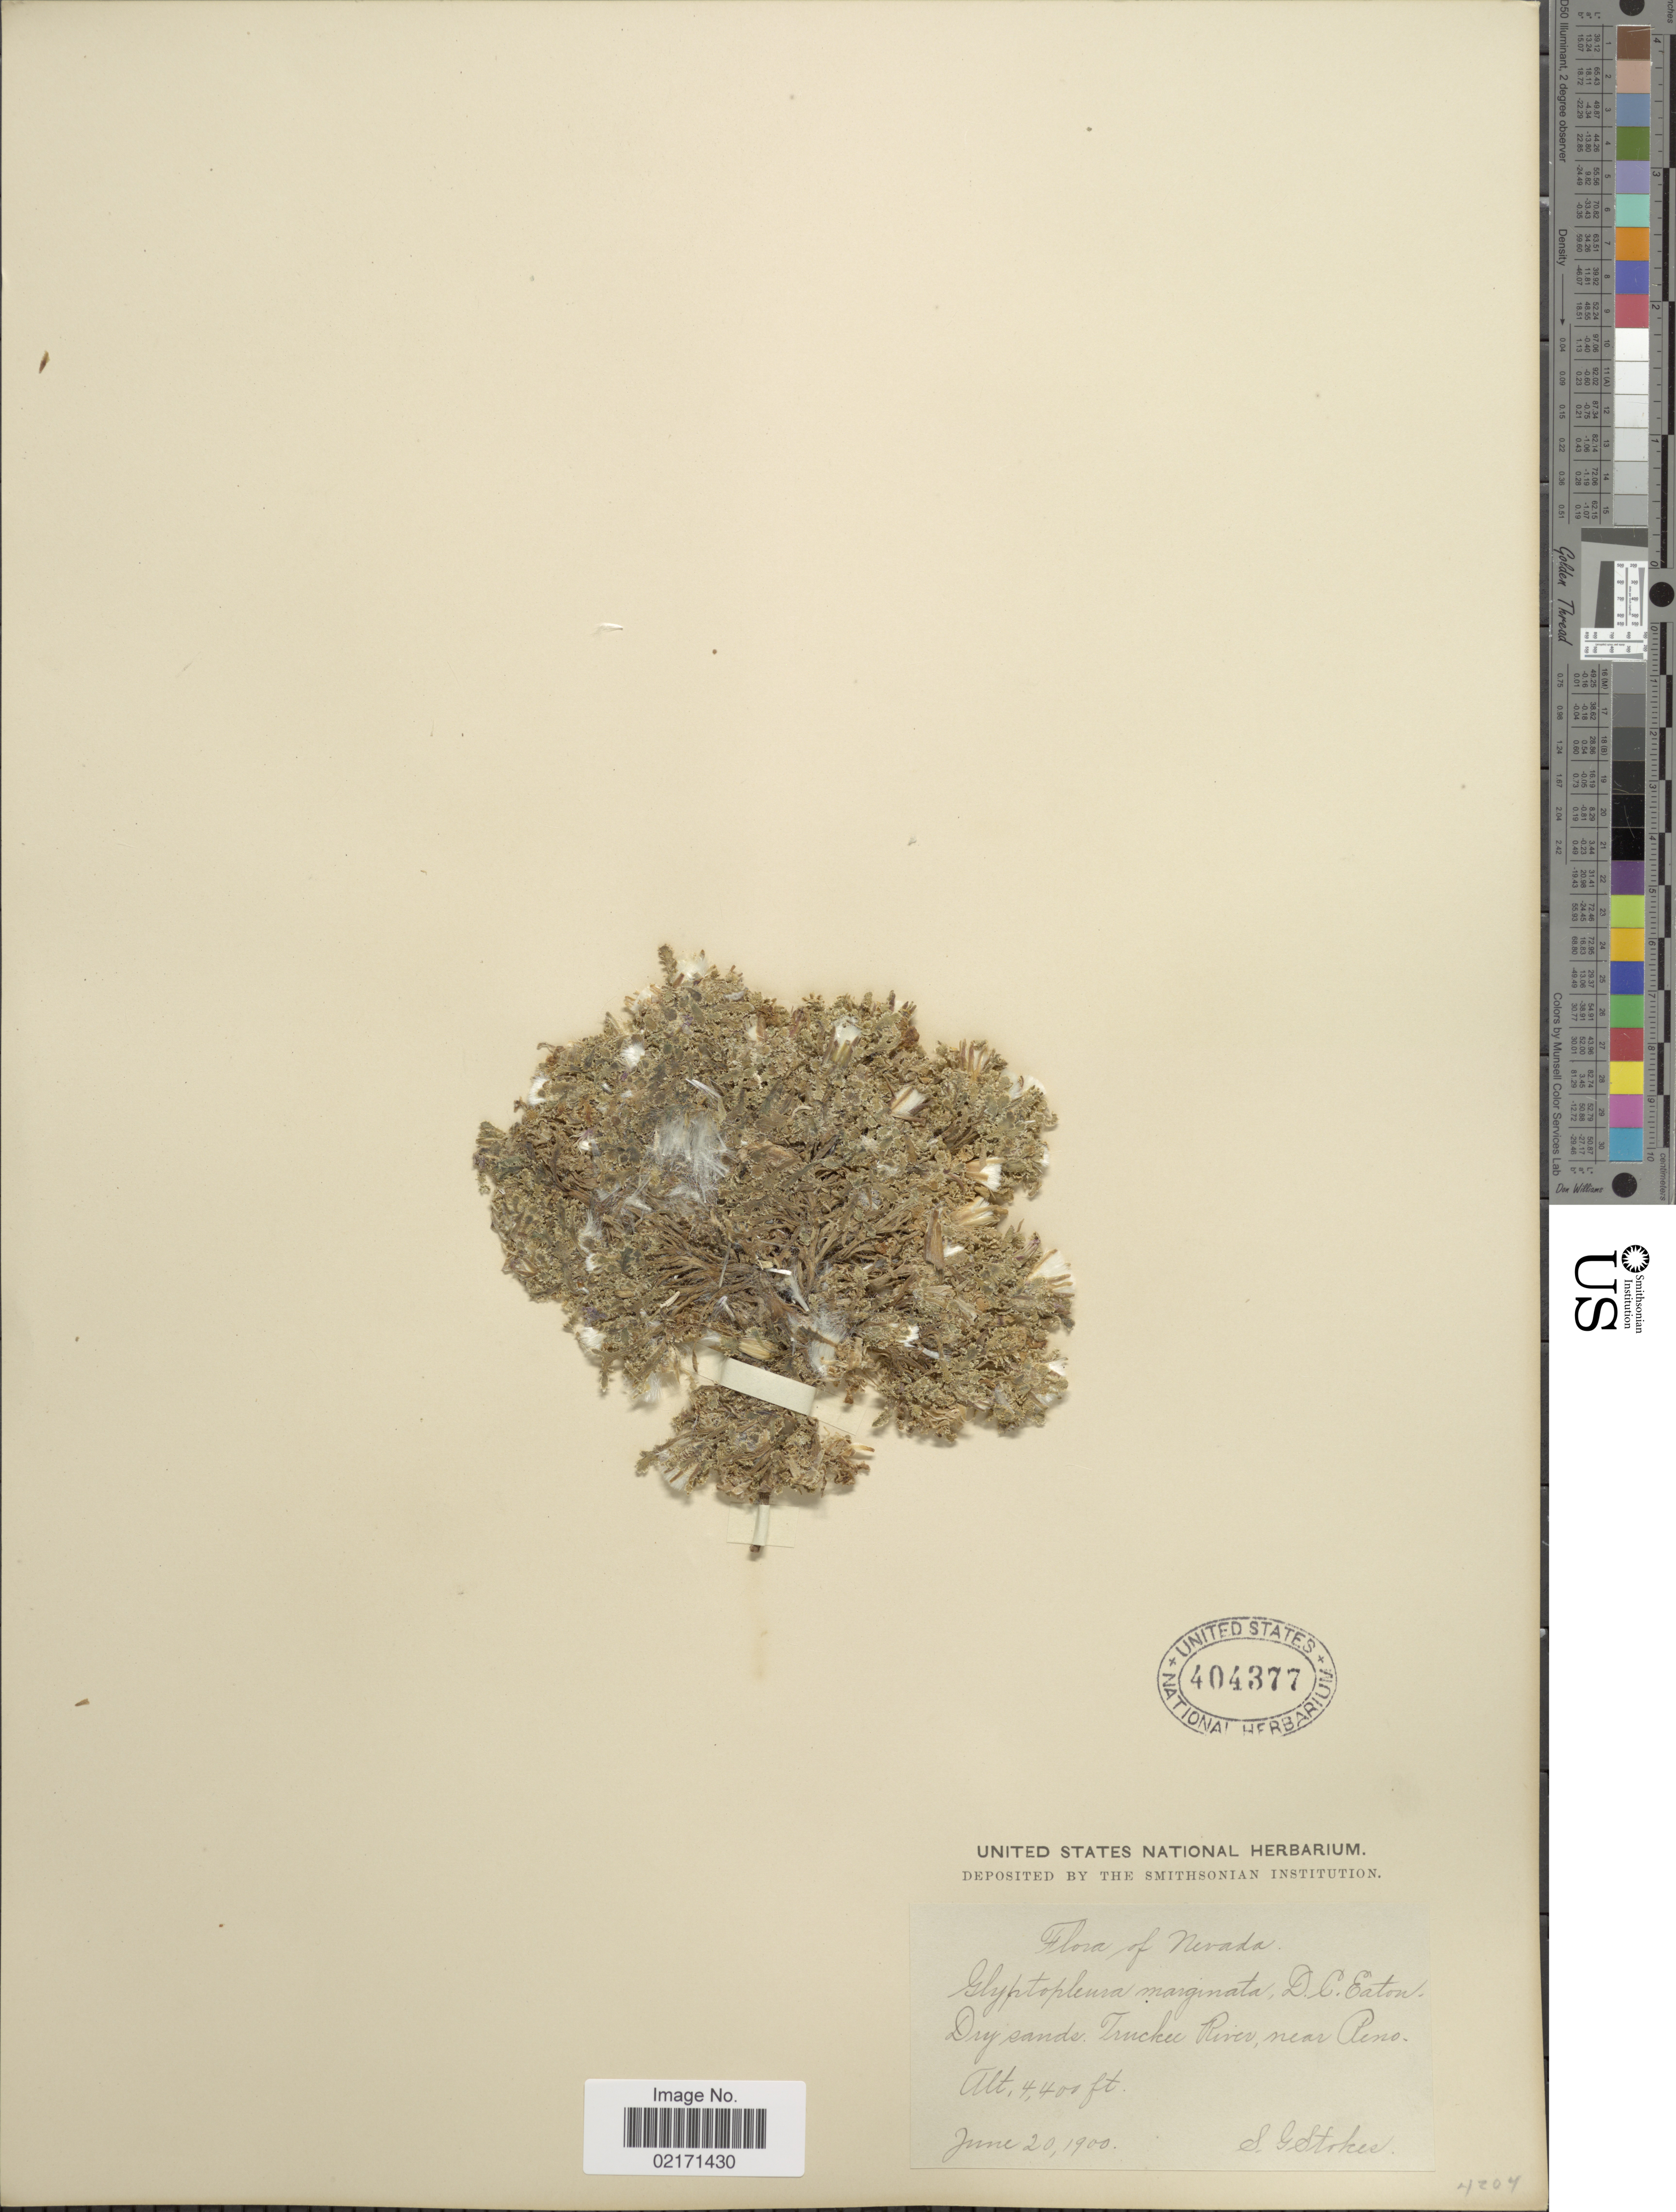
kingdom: Plantae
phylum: Tracheophyta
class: Magnoliopsida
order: Asterales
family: Asteraceae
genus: Glyptopleura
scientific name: Glyptopleura marginata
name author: D.C. Eaton in C. King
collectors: S. G. Stokes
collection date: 1900-06-20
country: United States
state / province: Nevada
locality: Truckee River, near Peno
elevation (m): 1341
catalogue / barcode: US 404377